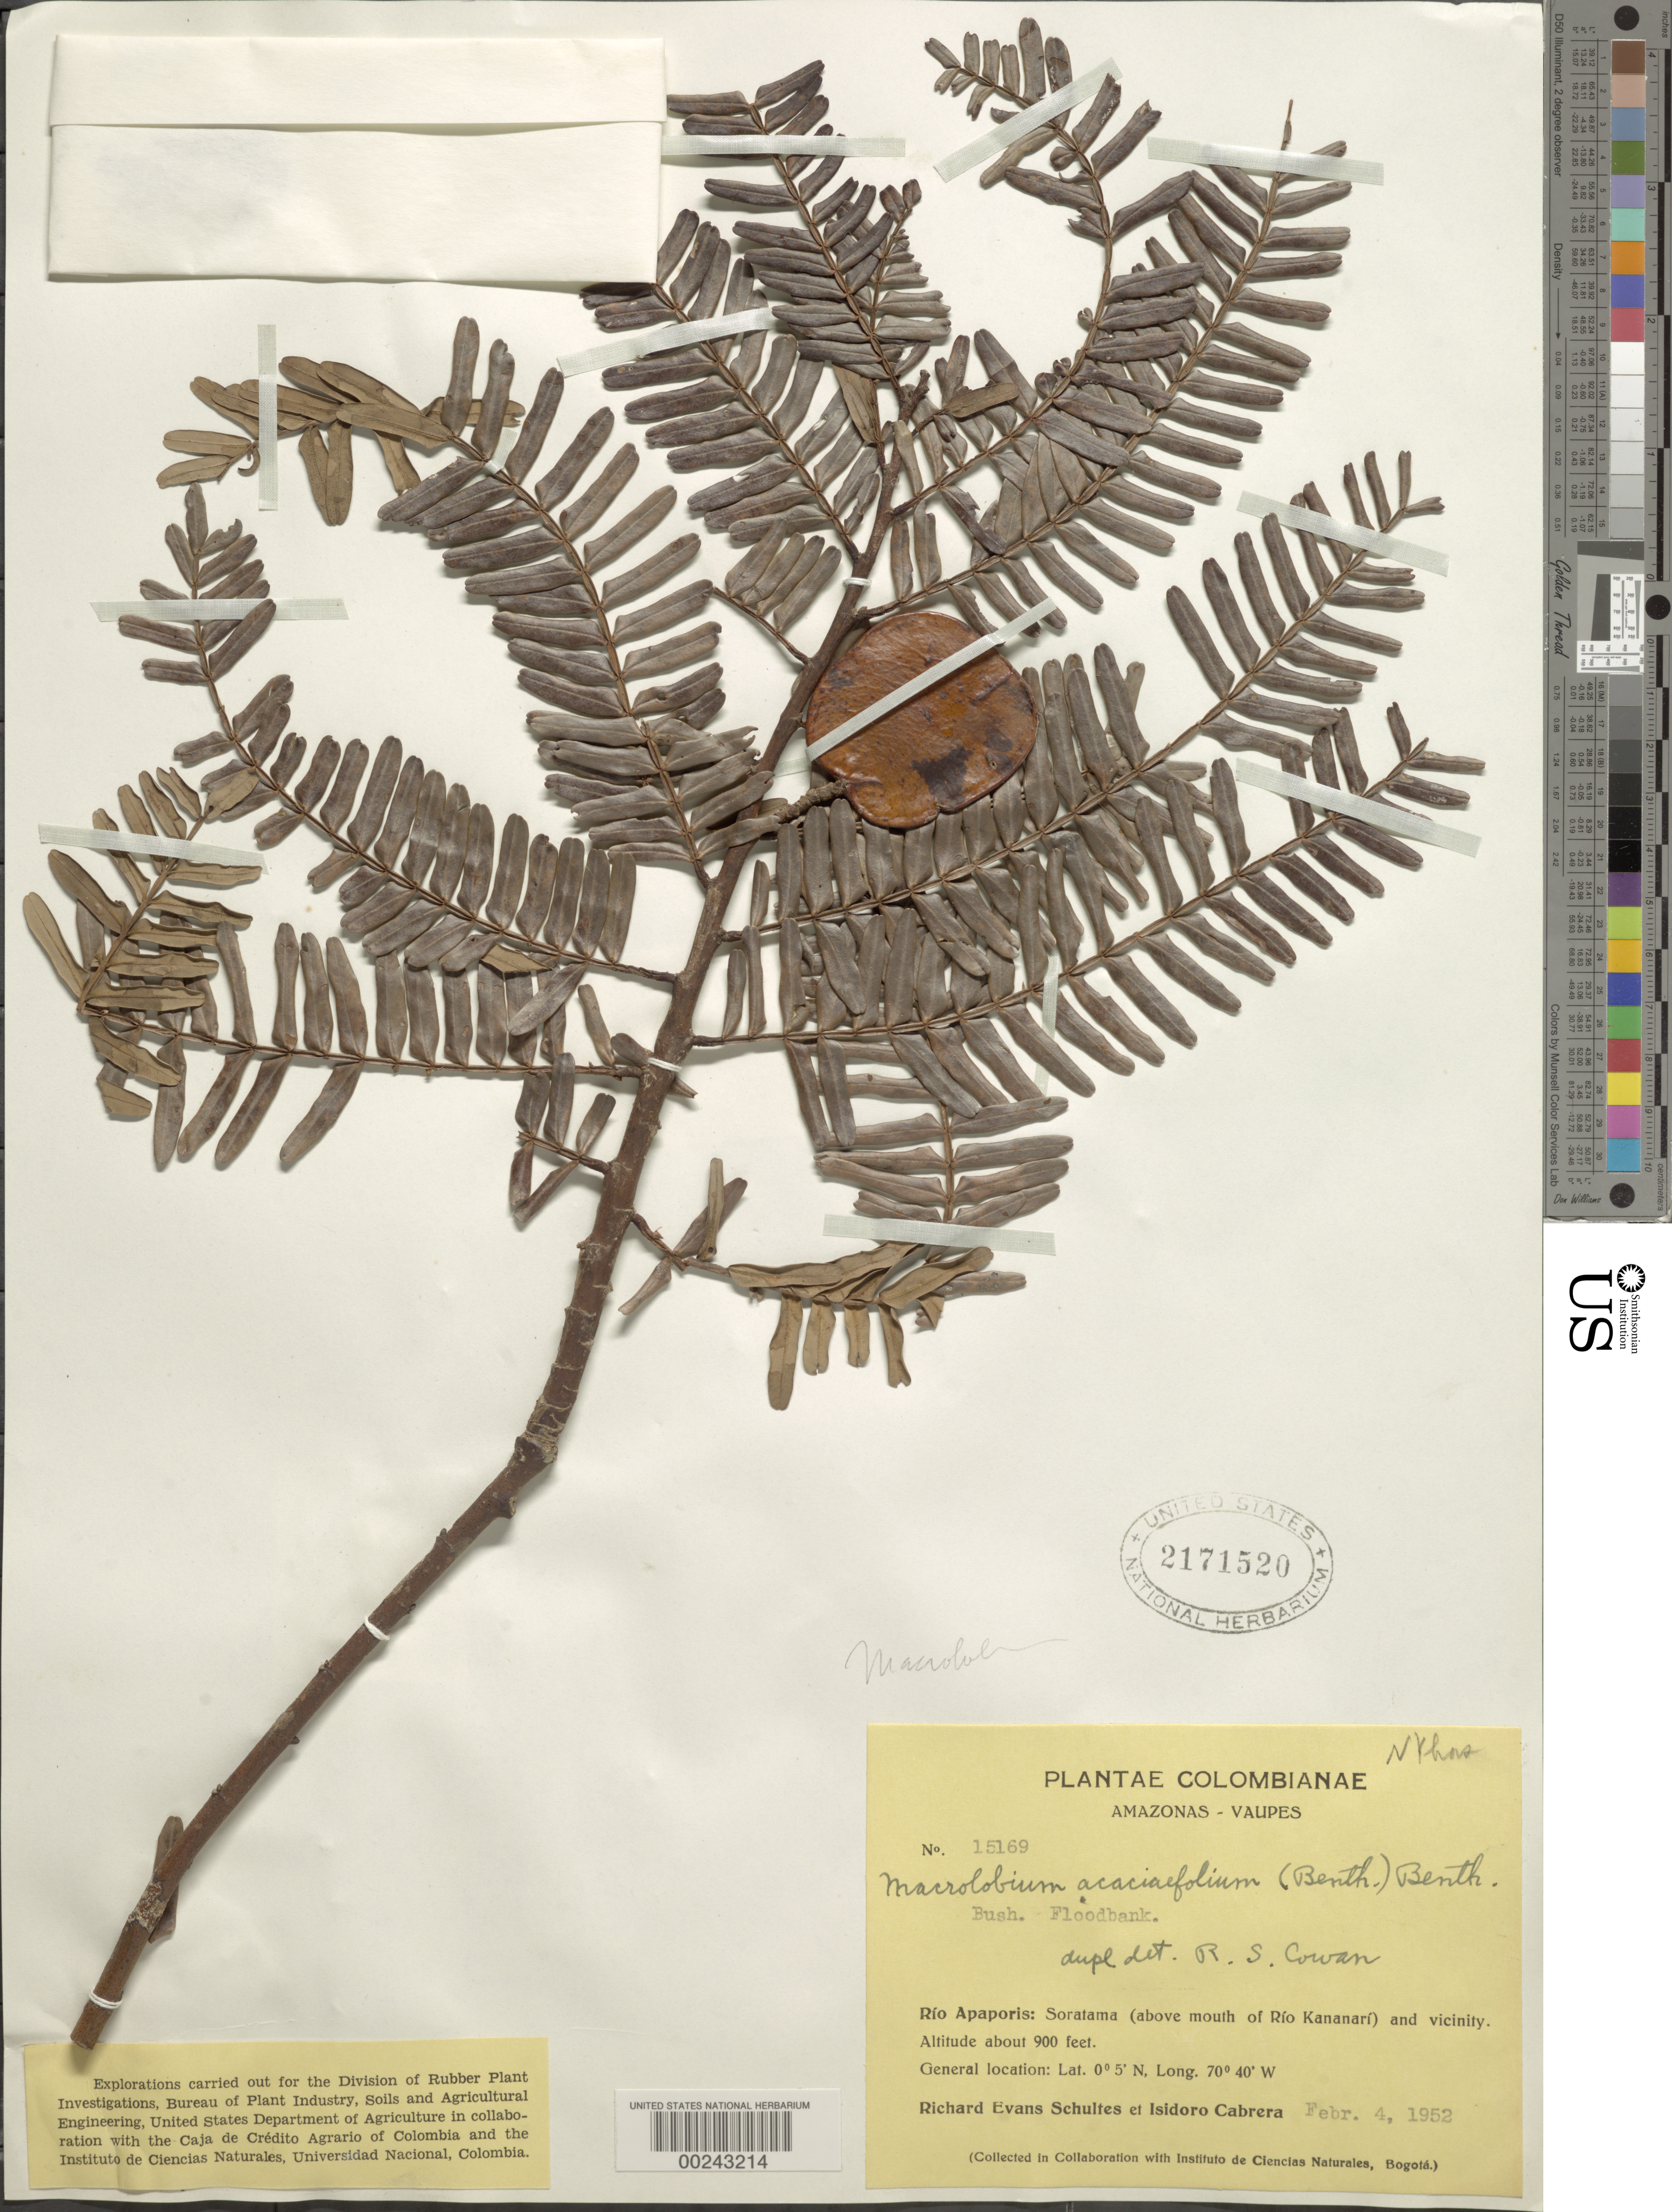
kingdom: Plantae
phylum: Tracheophyta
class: Magnoliopsida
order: Fabales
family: Fabaceae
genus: Macrolobium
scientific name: Macrolobium acaciifolium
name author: (Benth.) Benth.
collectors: R. E. Schultes & I. Cabrera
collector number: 15169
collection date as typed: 04 Feb 1952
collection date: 1952-02-04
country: Colombia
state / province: Amazônas / Vaupés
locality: Rio Apaporis: Soratama (above mouth of Rio Kananari) and vicinity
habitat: Floodbank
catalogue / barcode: US 2171520